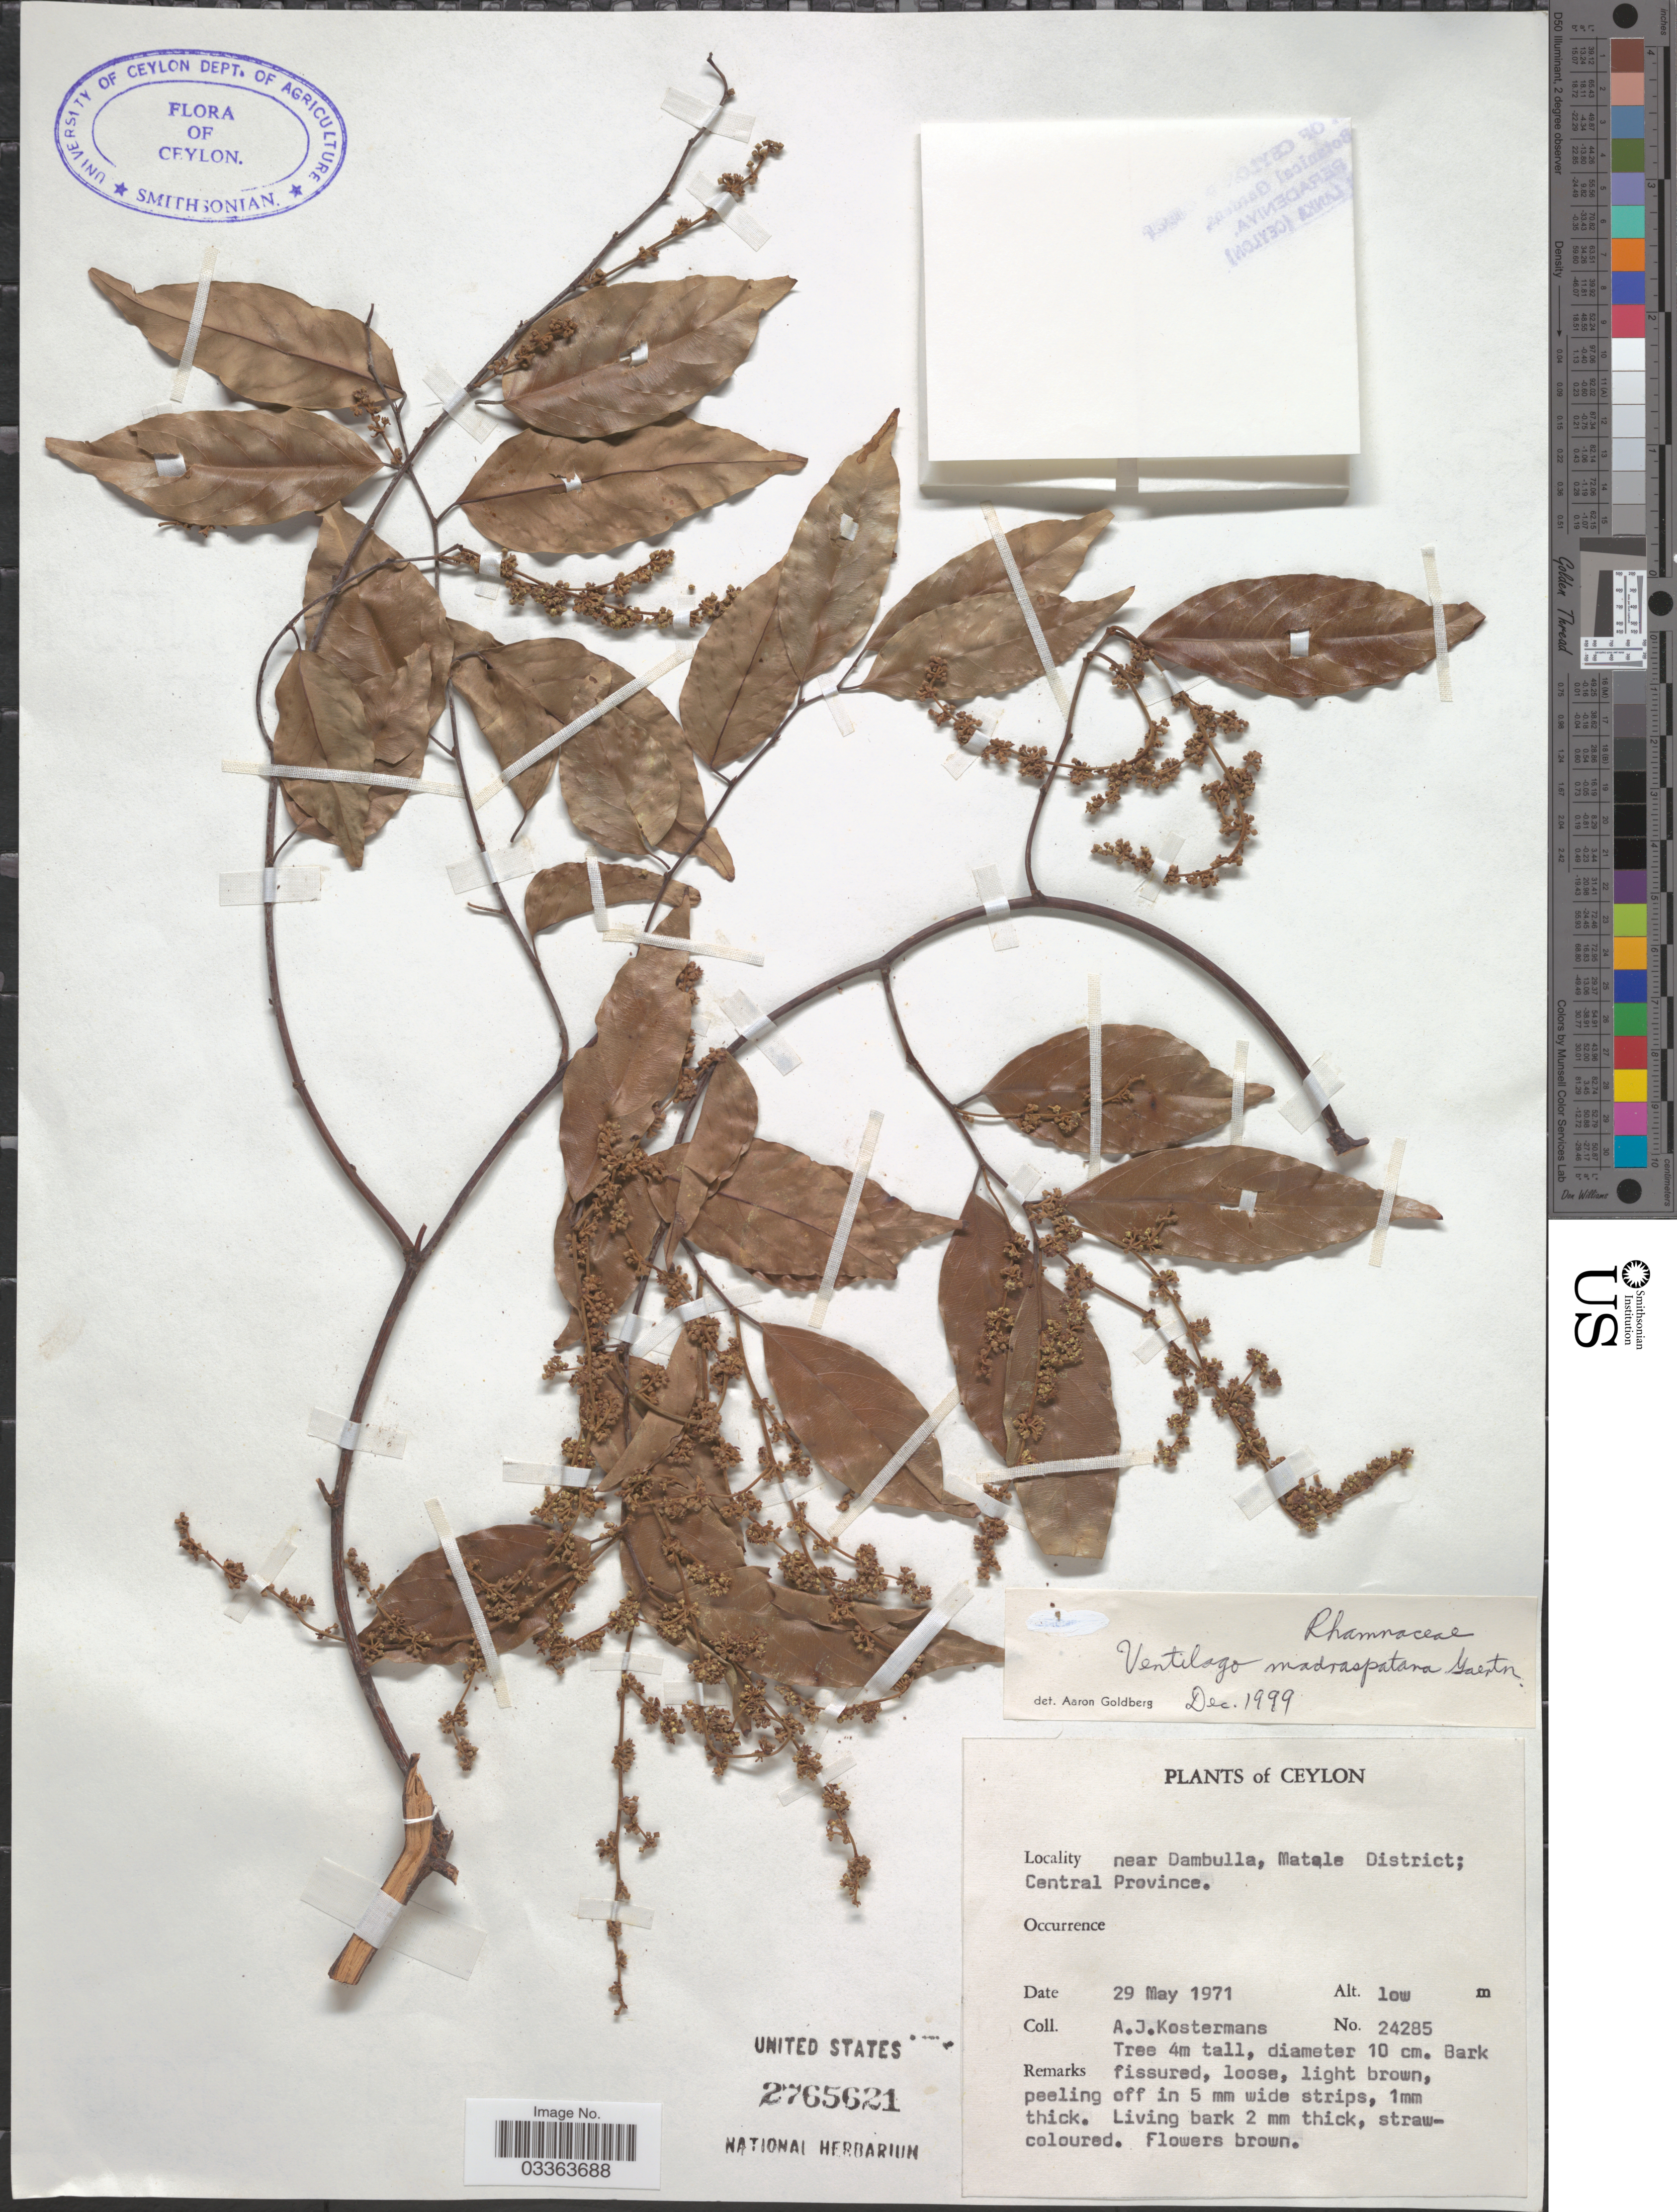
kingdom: Plantae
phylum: Tracheophyta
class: Magnoliopsida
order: Rosales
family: Rhamnaceae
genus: Ventilago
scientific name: Ventilago madraspatana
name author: Gaertn.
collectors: A. J. G. Kostermans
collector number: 24285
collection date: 1971-05-29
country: Sri Lanka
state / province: Central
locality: Ceylon. Near Dambulla, Matale District.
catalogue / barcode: US 2765621